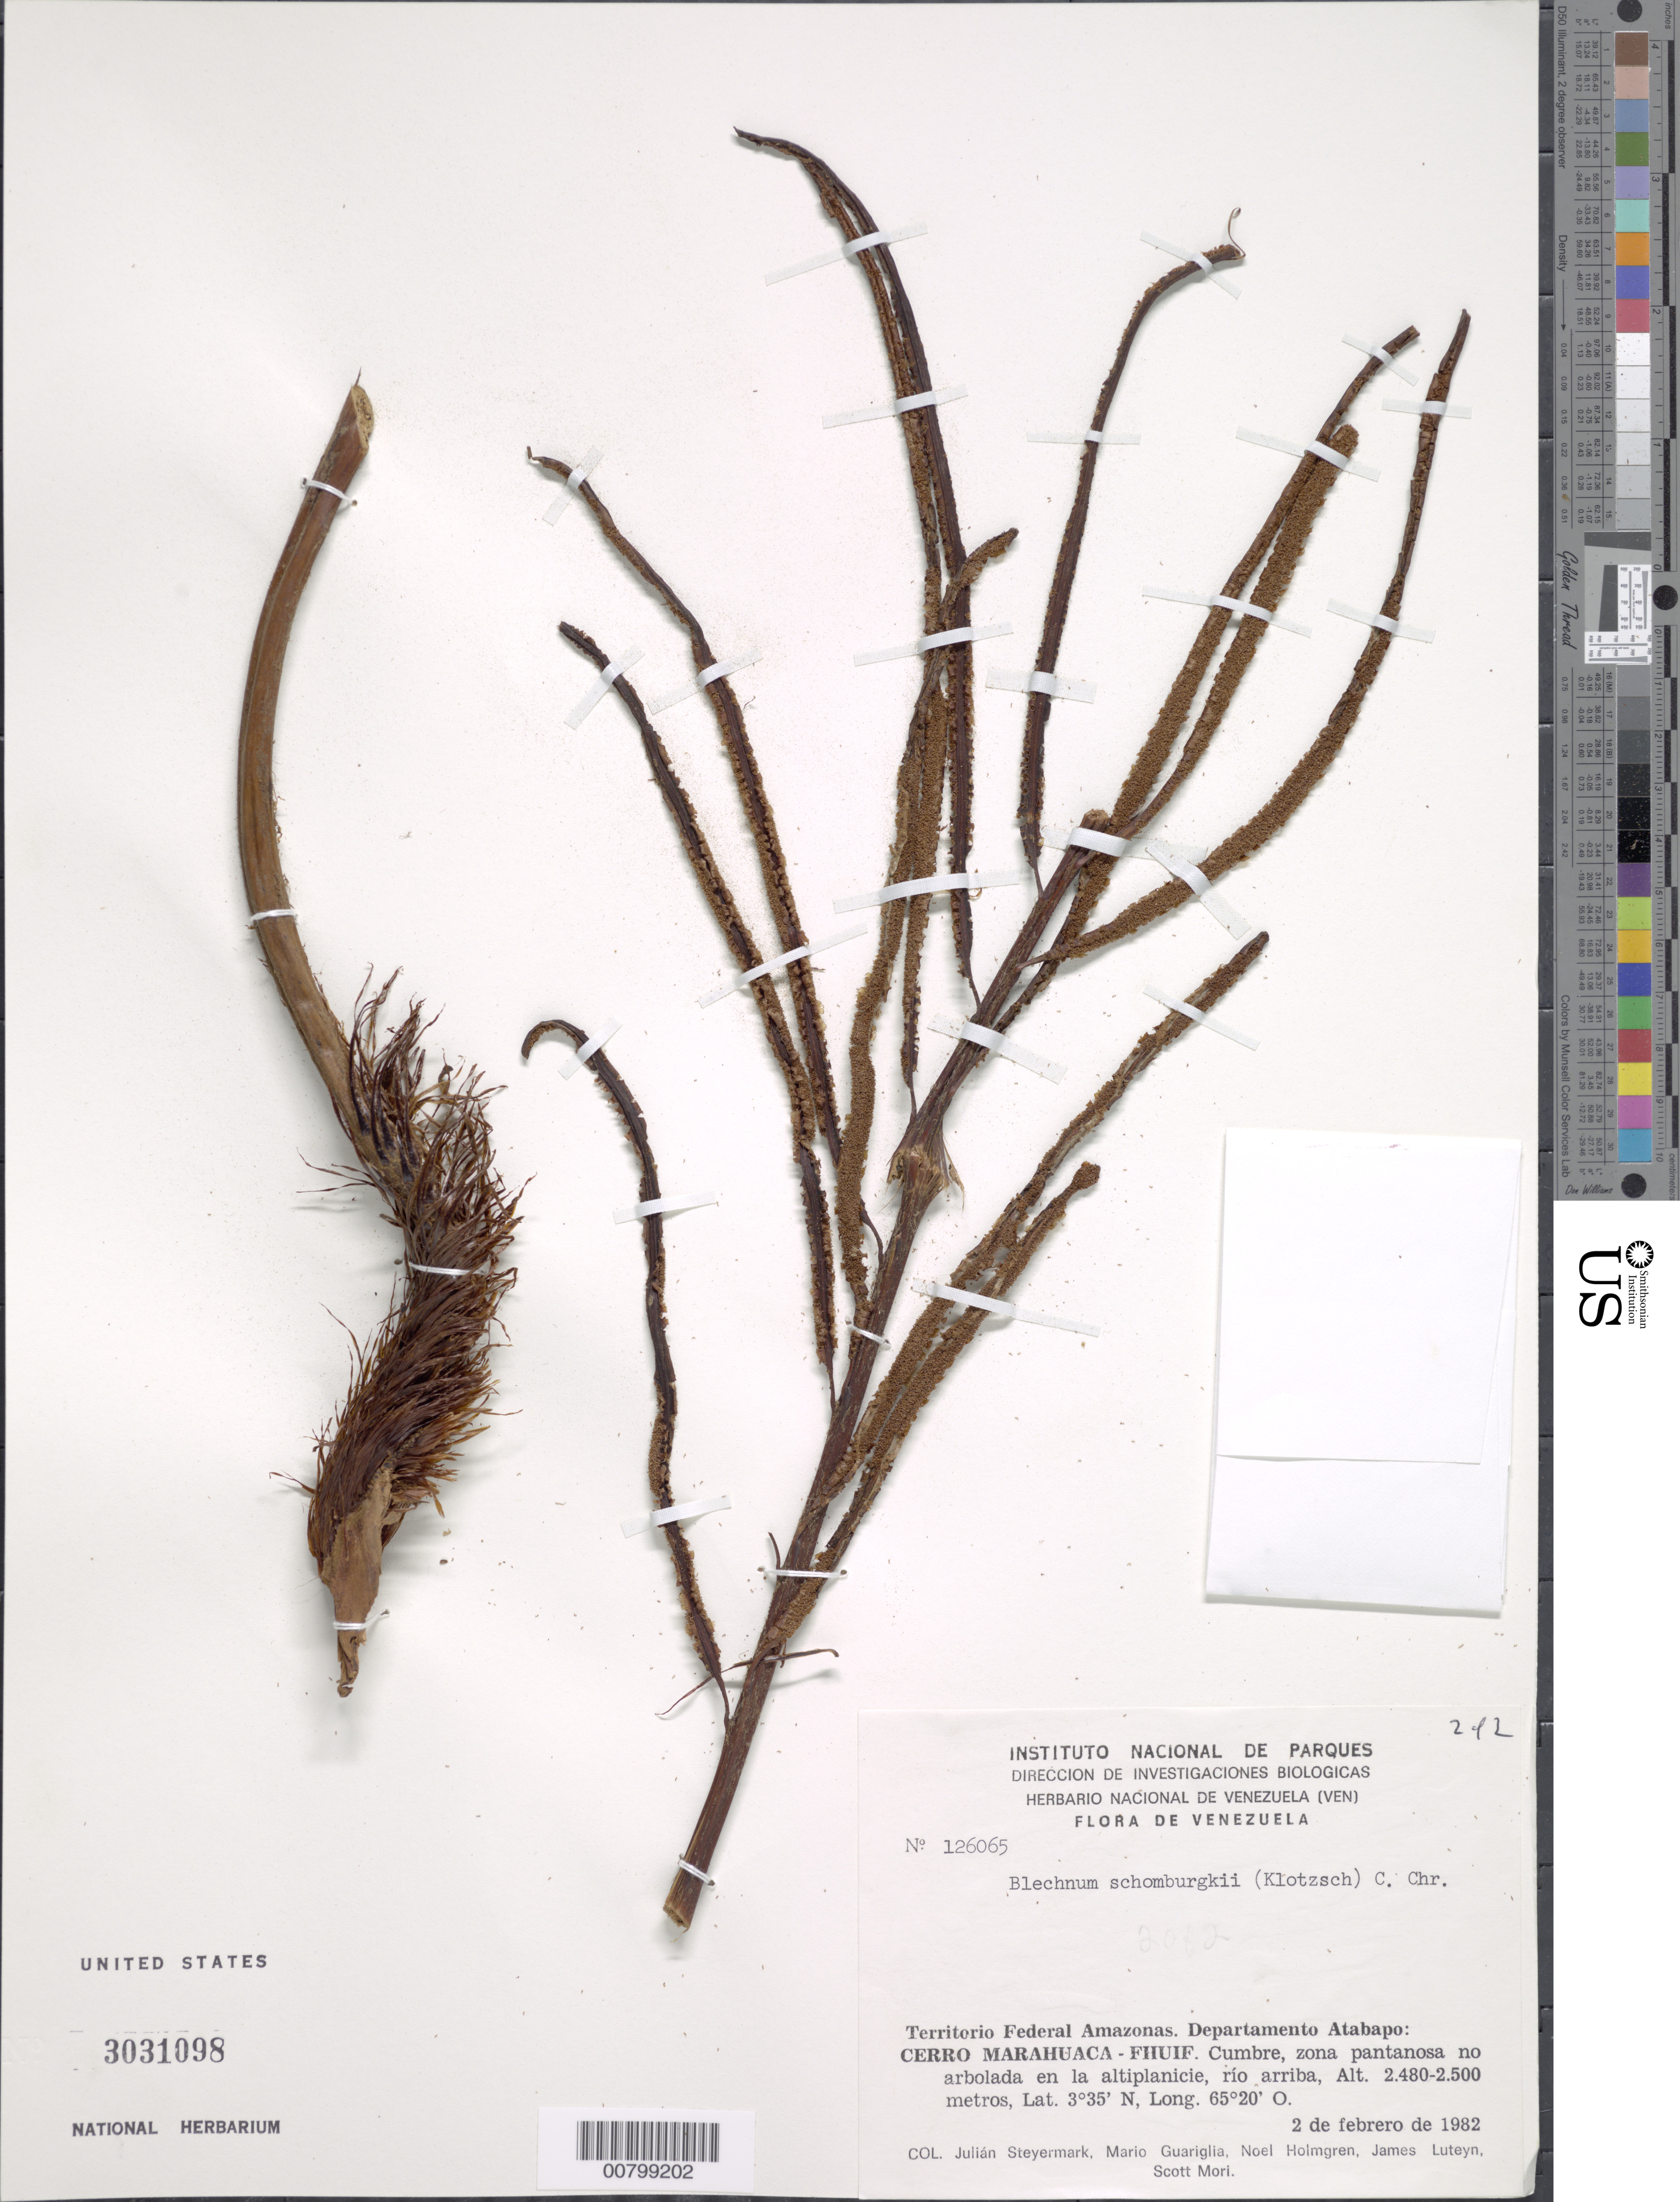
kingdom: Plantae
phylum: Tracheophyta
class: Polypodiopsida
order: Polypodiales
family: Blechnaceae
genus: Blechnum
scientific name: Blechnum schomburgkii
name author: (Klotzsch) C. Chr.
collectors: J. Steyermark, M. Guariglia, N. H. Holmgren & J. L. Luteyn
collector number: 126065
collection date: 1982-02-02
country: Venezuela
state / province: Amazonas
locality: Territorio Federal Amazonas. Departamento Atabapo: Cerro Marahuaca - Fhuif. Cumbre zona pantanosa no arbolada en la altiplanicie, rio arriba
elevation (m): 2480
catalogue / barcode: US 3031098